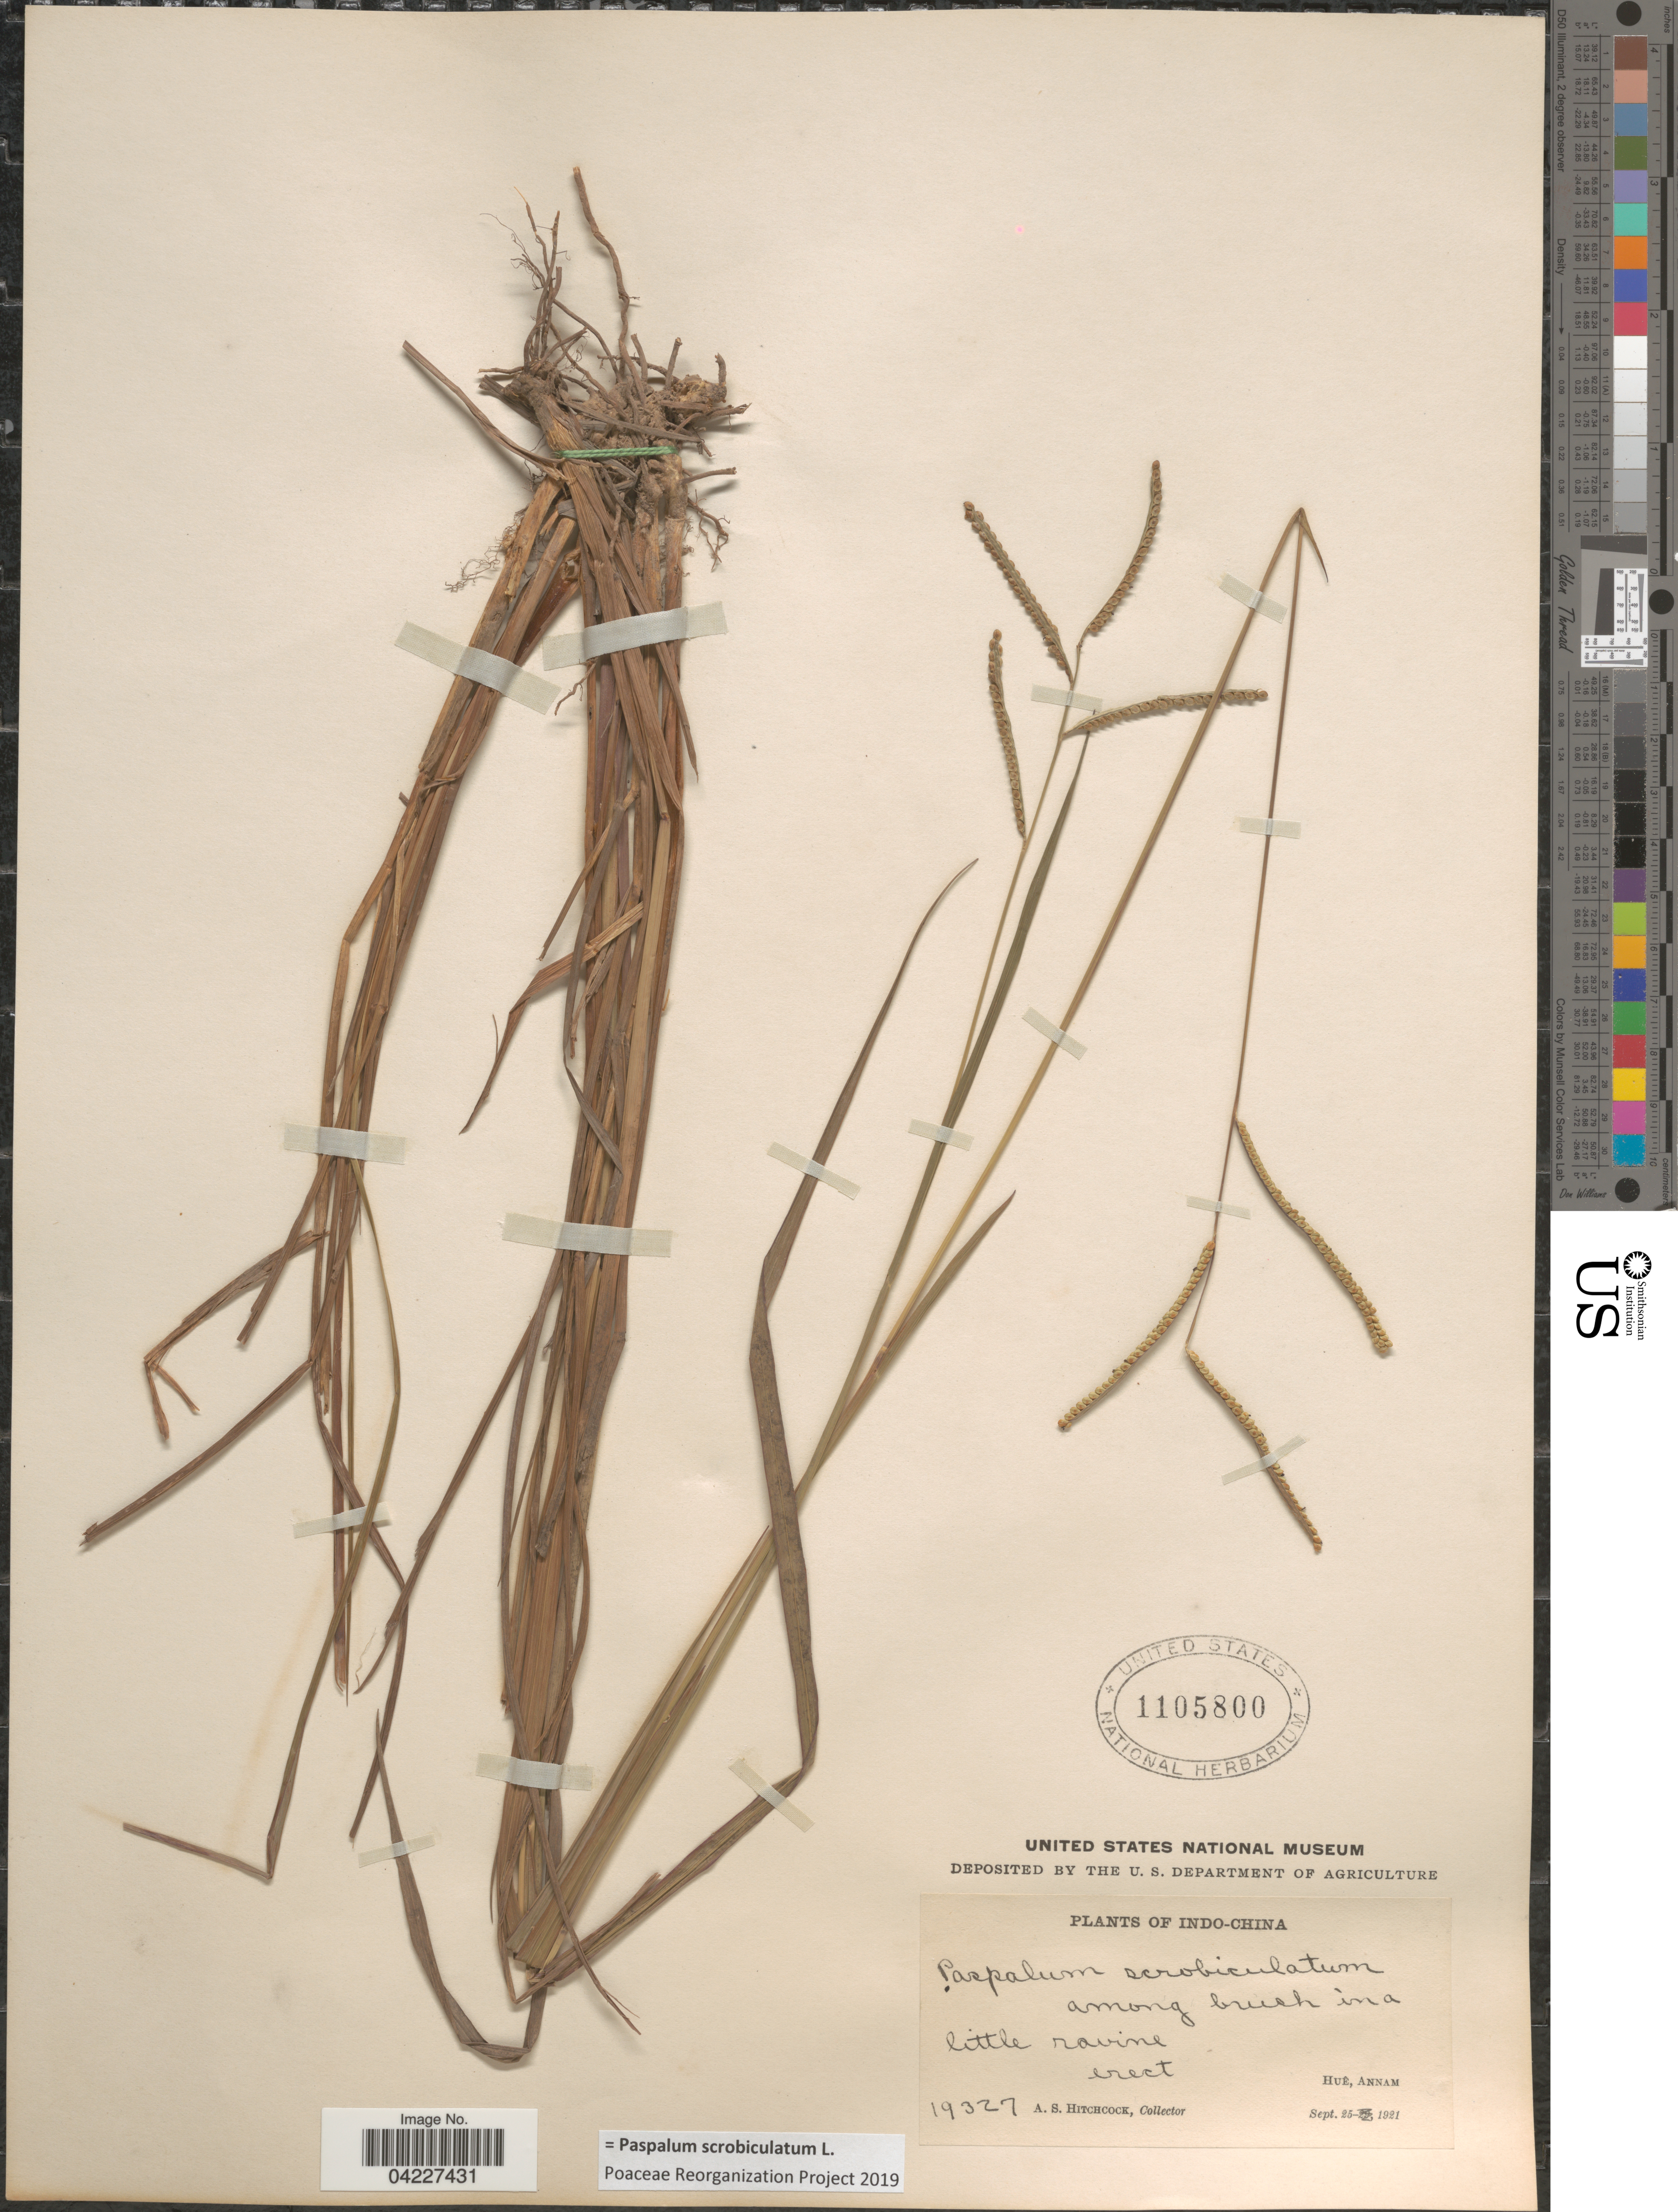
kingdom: Plantae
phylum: Tracheophyta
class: Liliopsida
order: Poales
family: Poaceae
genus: Paspalum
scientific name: Paspalum scrobiculatum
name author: L.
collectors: A. S. Hitchcock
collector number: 19327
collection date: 1921-09-25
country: Vietnam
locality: Indo-China. Huê, Annam.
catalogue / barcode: US 1105800